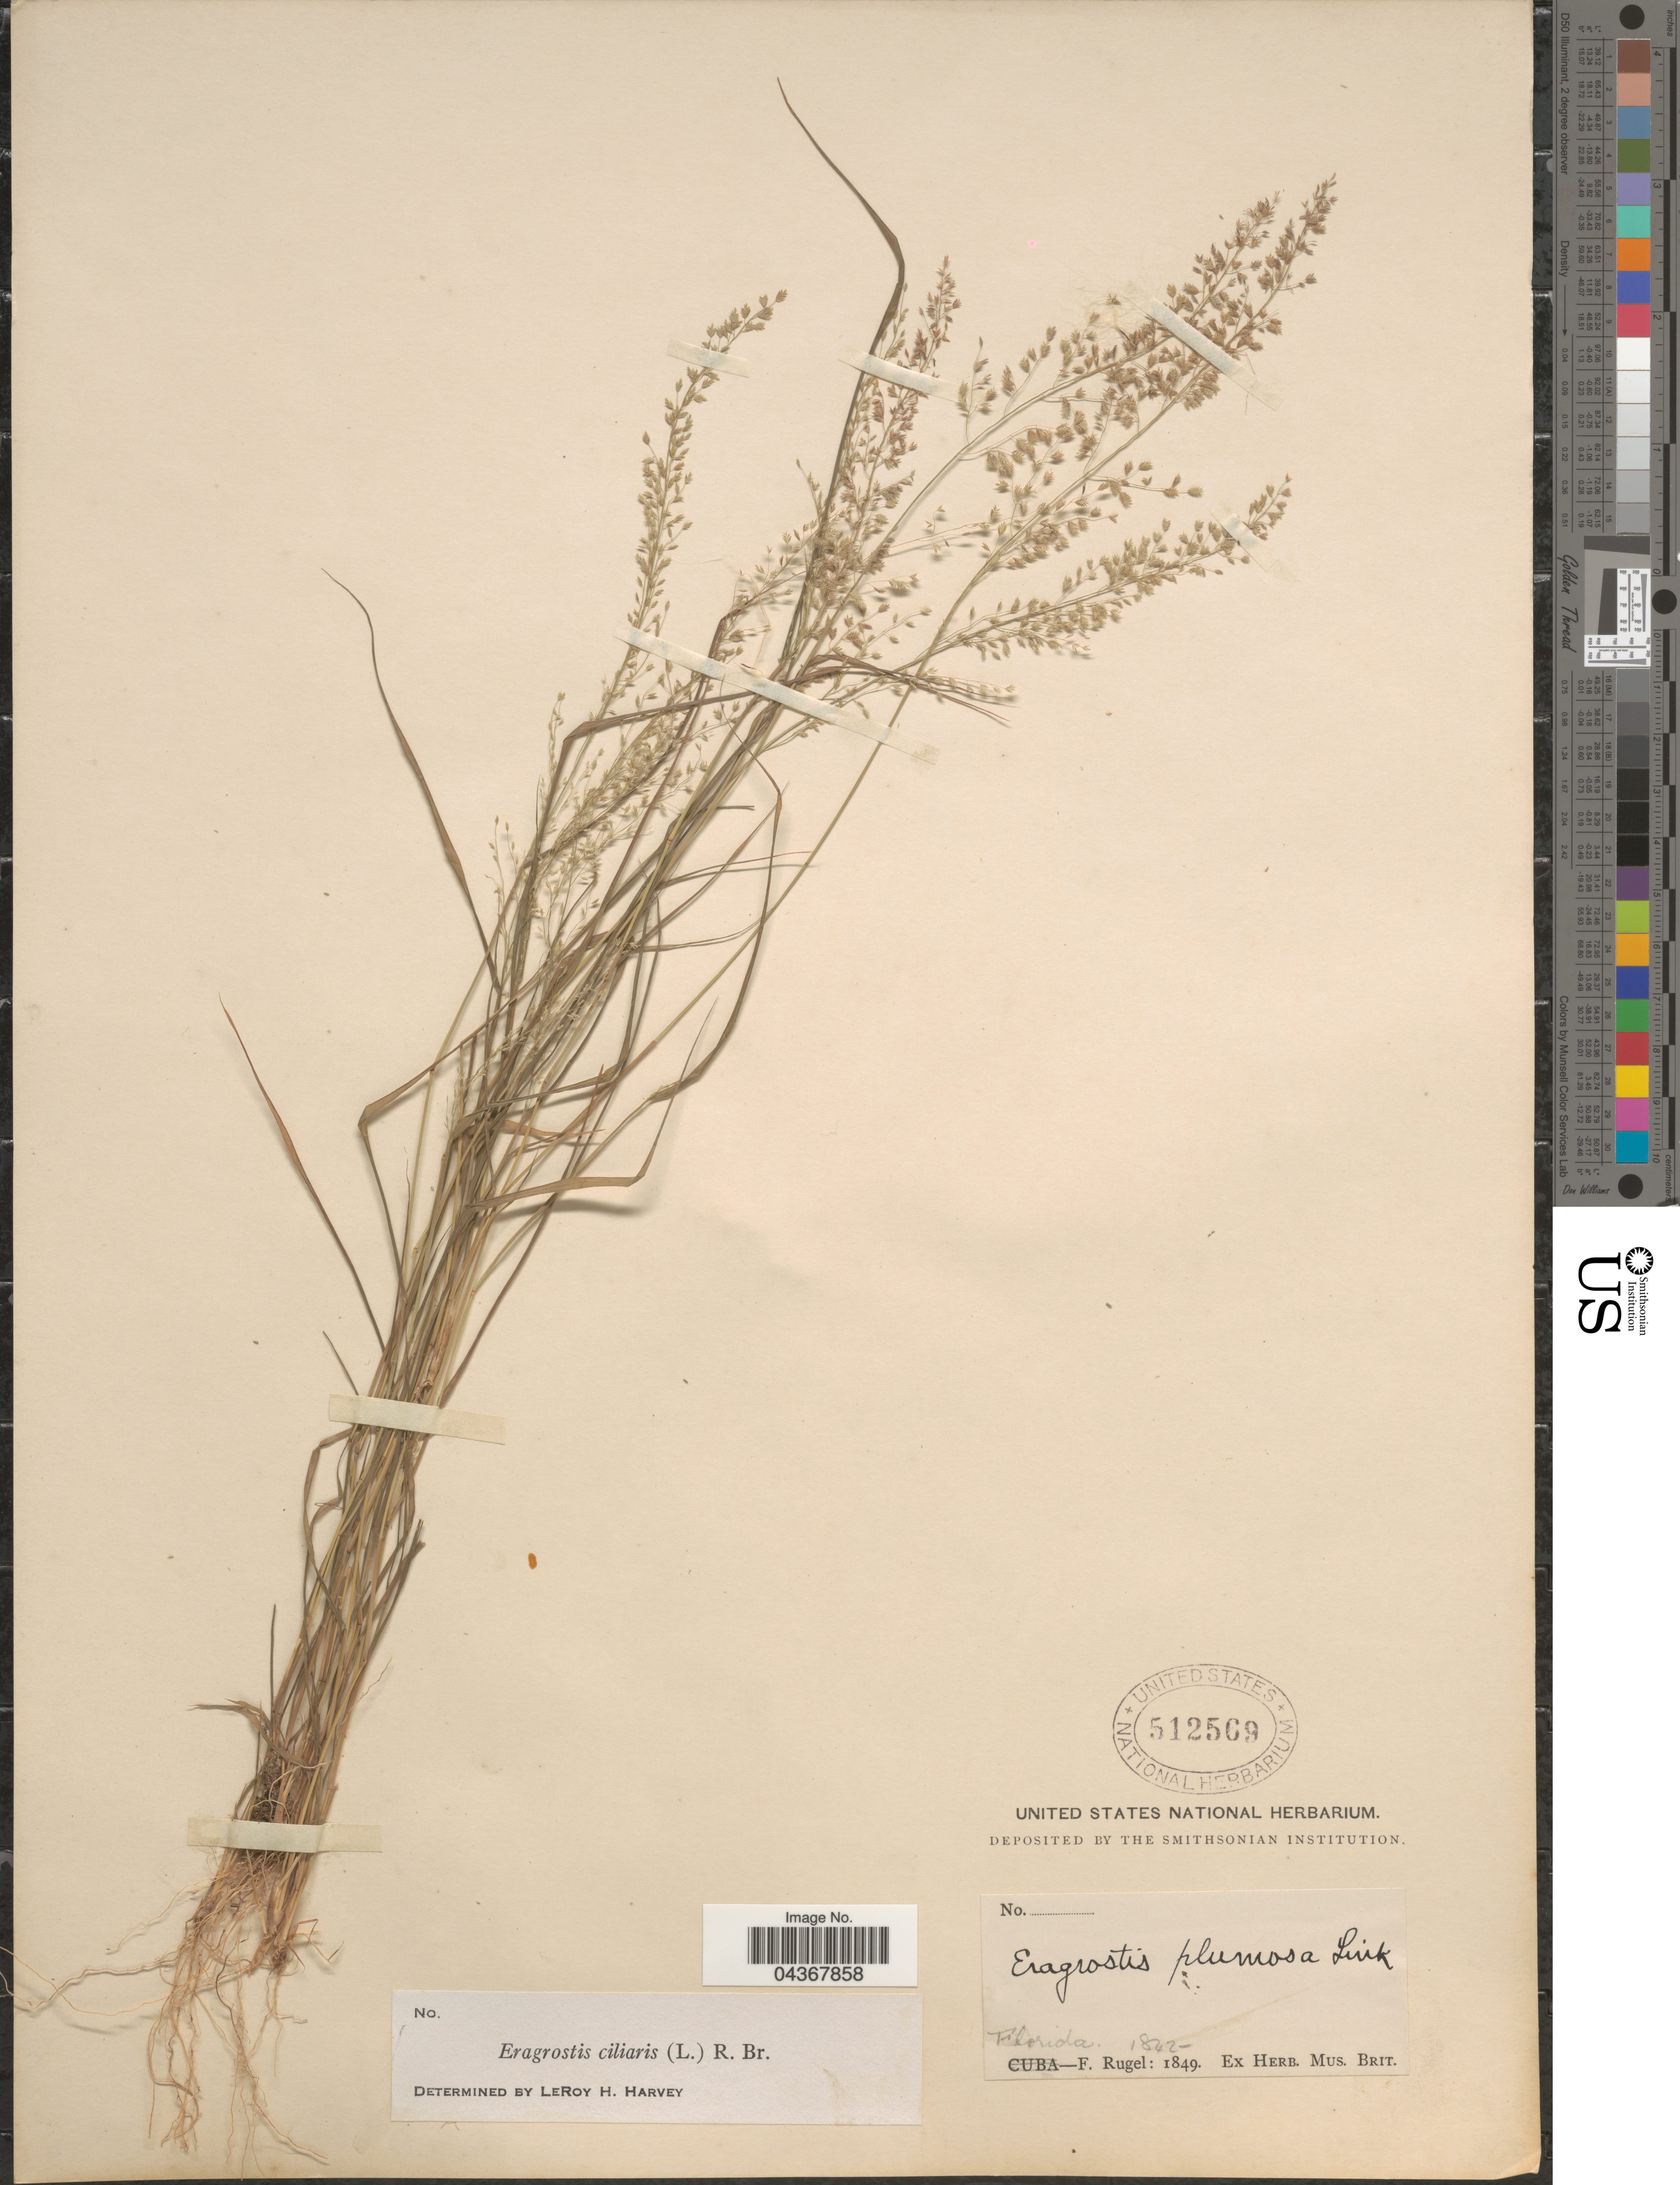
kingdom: Plantae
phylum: Tracheophyta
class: Liliopsida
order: Poales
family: Poaceae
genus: Eragrostis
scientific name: Eragrostis ciliaris var. laxa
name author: Kuntze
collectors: F. Rugel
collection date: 1842/1849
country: United States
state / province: Florida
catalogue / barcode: US 512569